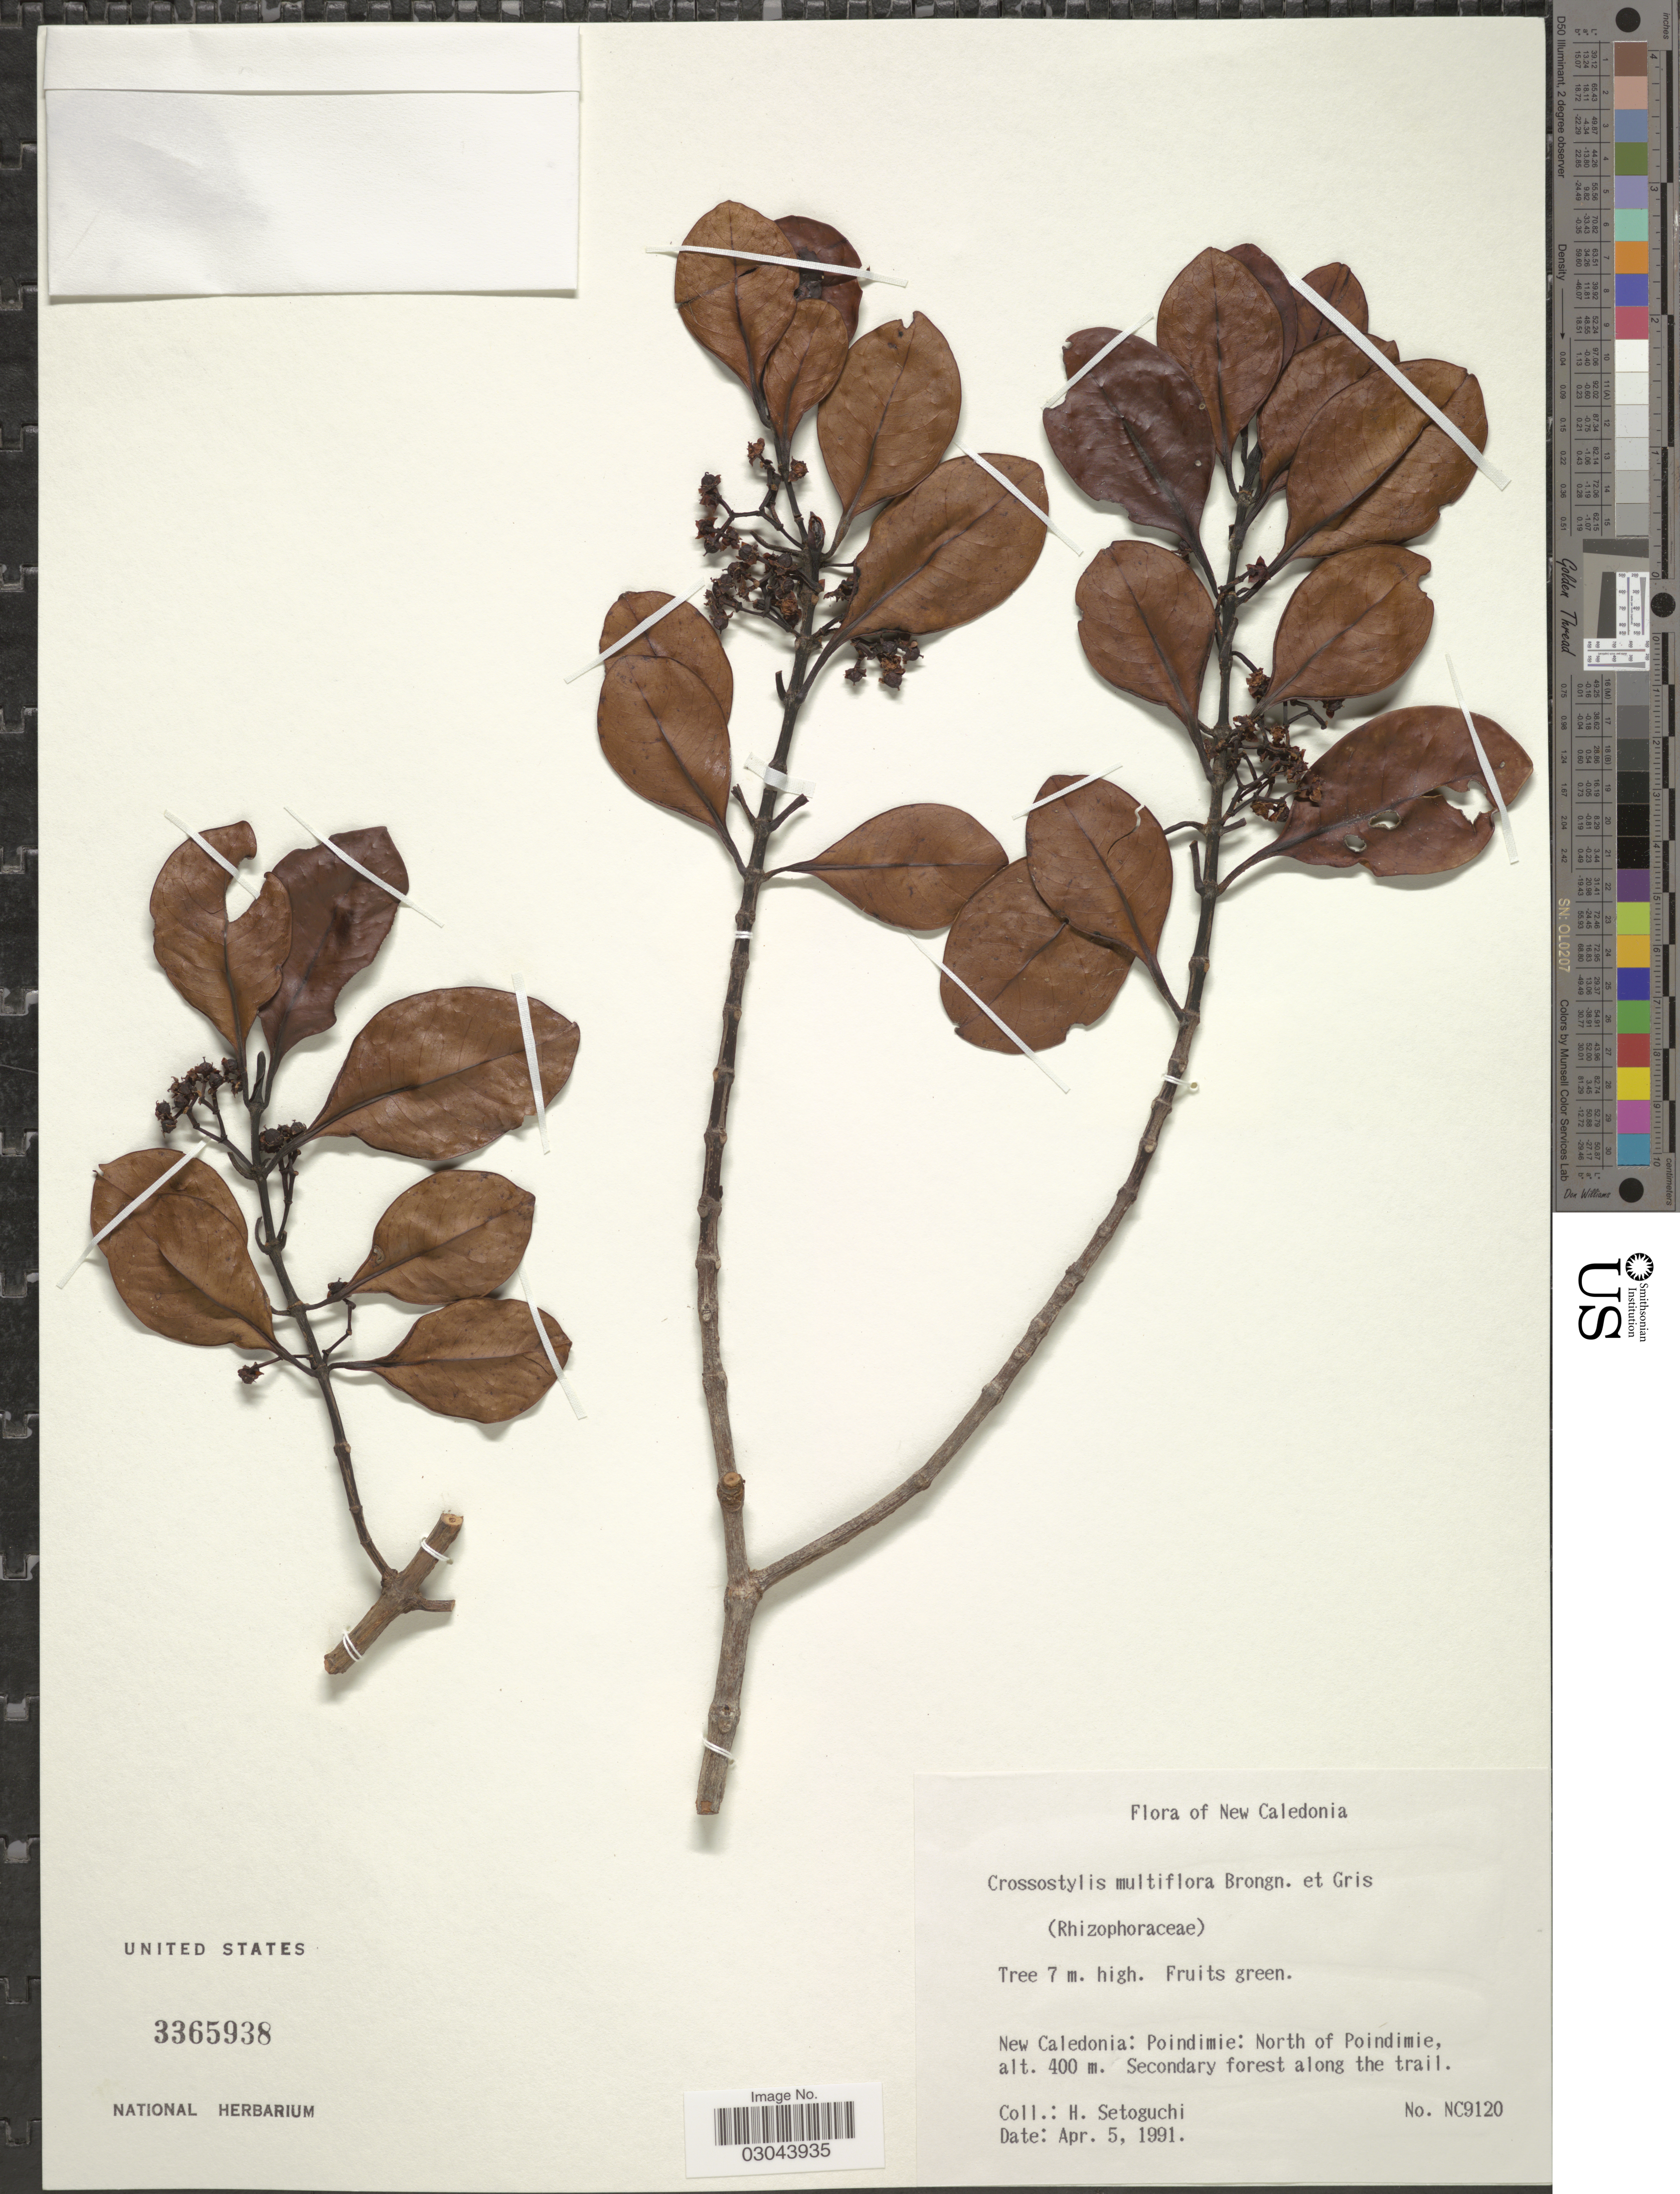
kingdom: Plantae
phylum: Tracheophyta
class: Magnoliopsida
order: Malpighiales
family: Rhizophoraceae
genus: Crossostylis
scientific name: Crossostylis multiflora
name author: Brongn. & Gris ex Pancher & Sebert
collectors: H. Setoguchi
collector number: NC9120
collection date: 1991-04-05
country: New Caledonia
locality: Poindimie: North of Poindimie. Secondary forest along the trail.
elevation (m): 400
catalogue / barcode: US 3365938